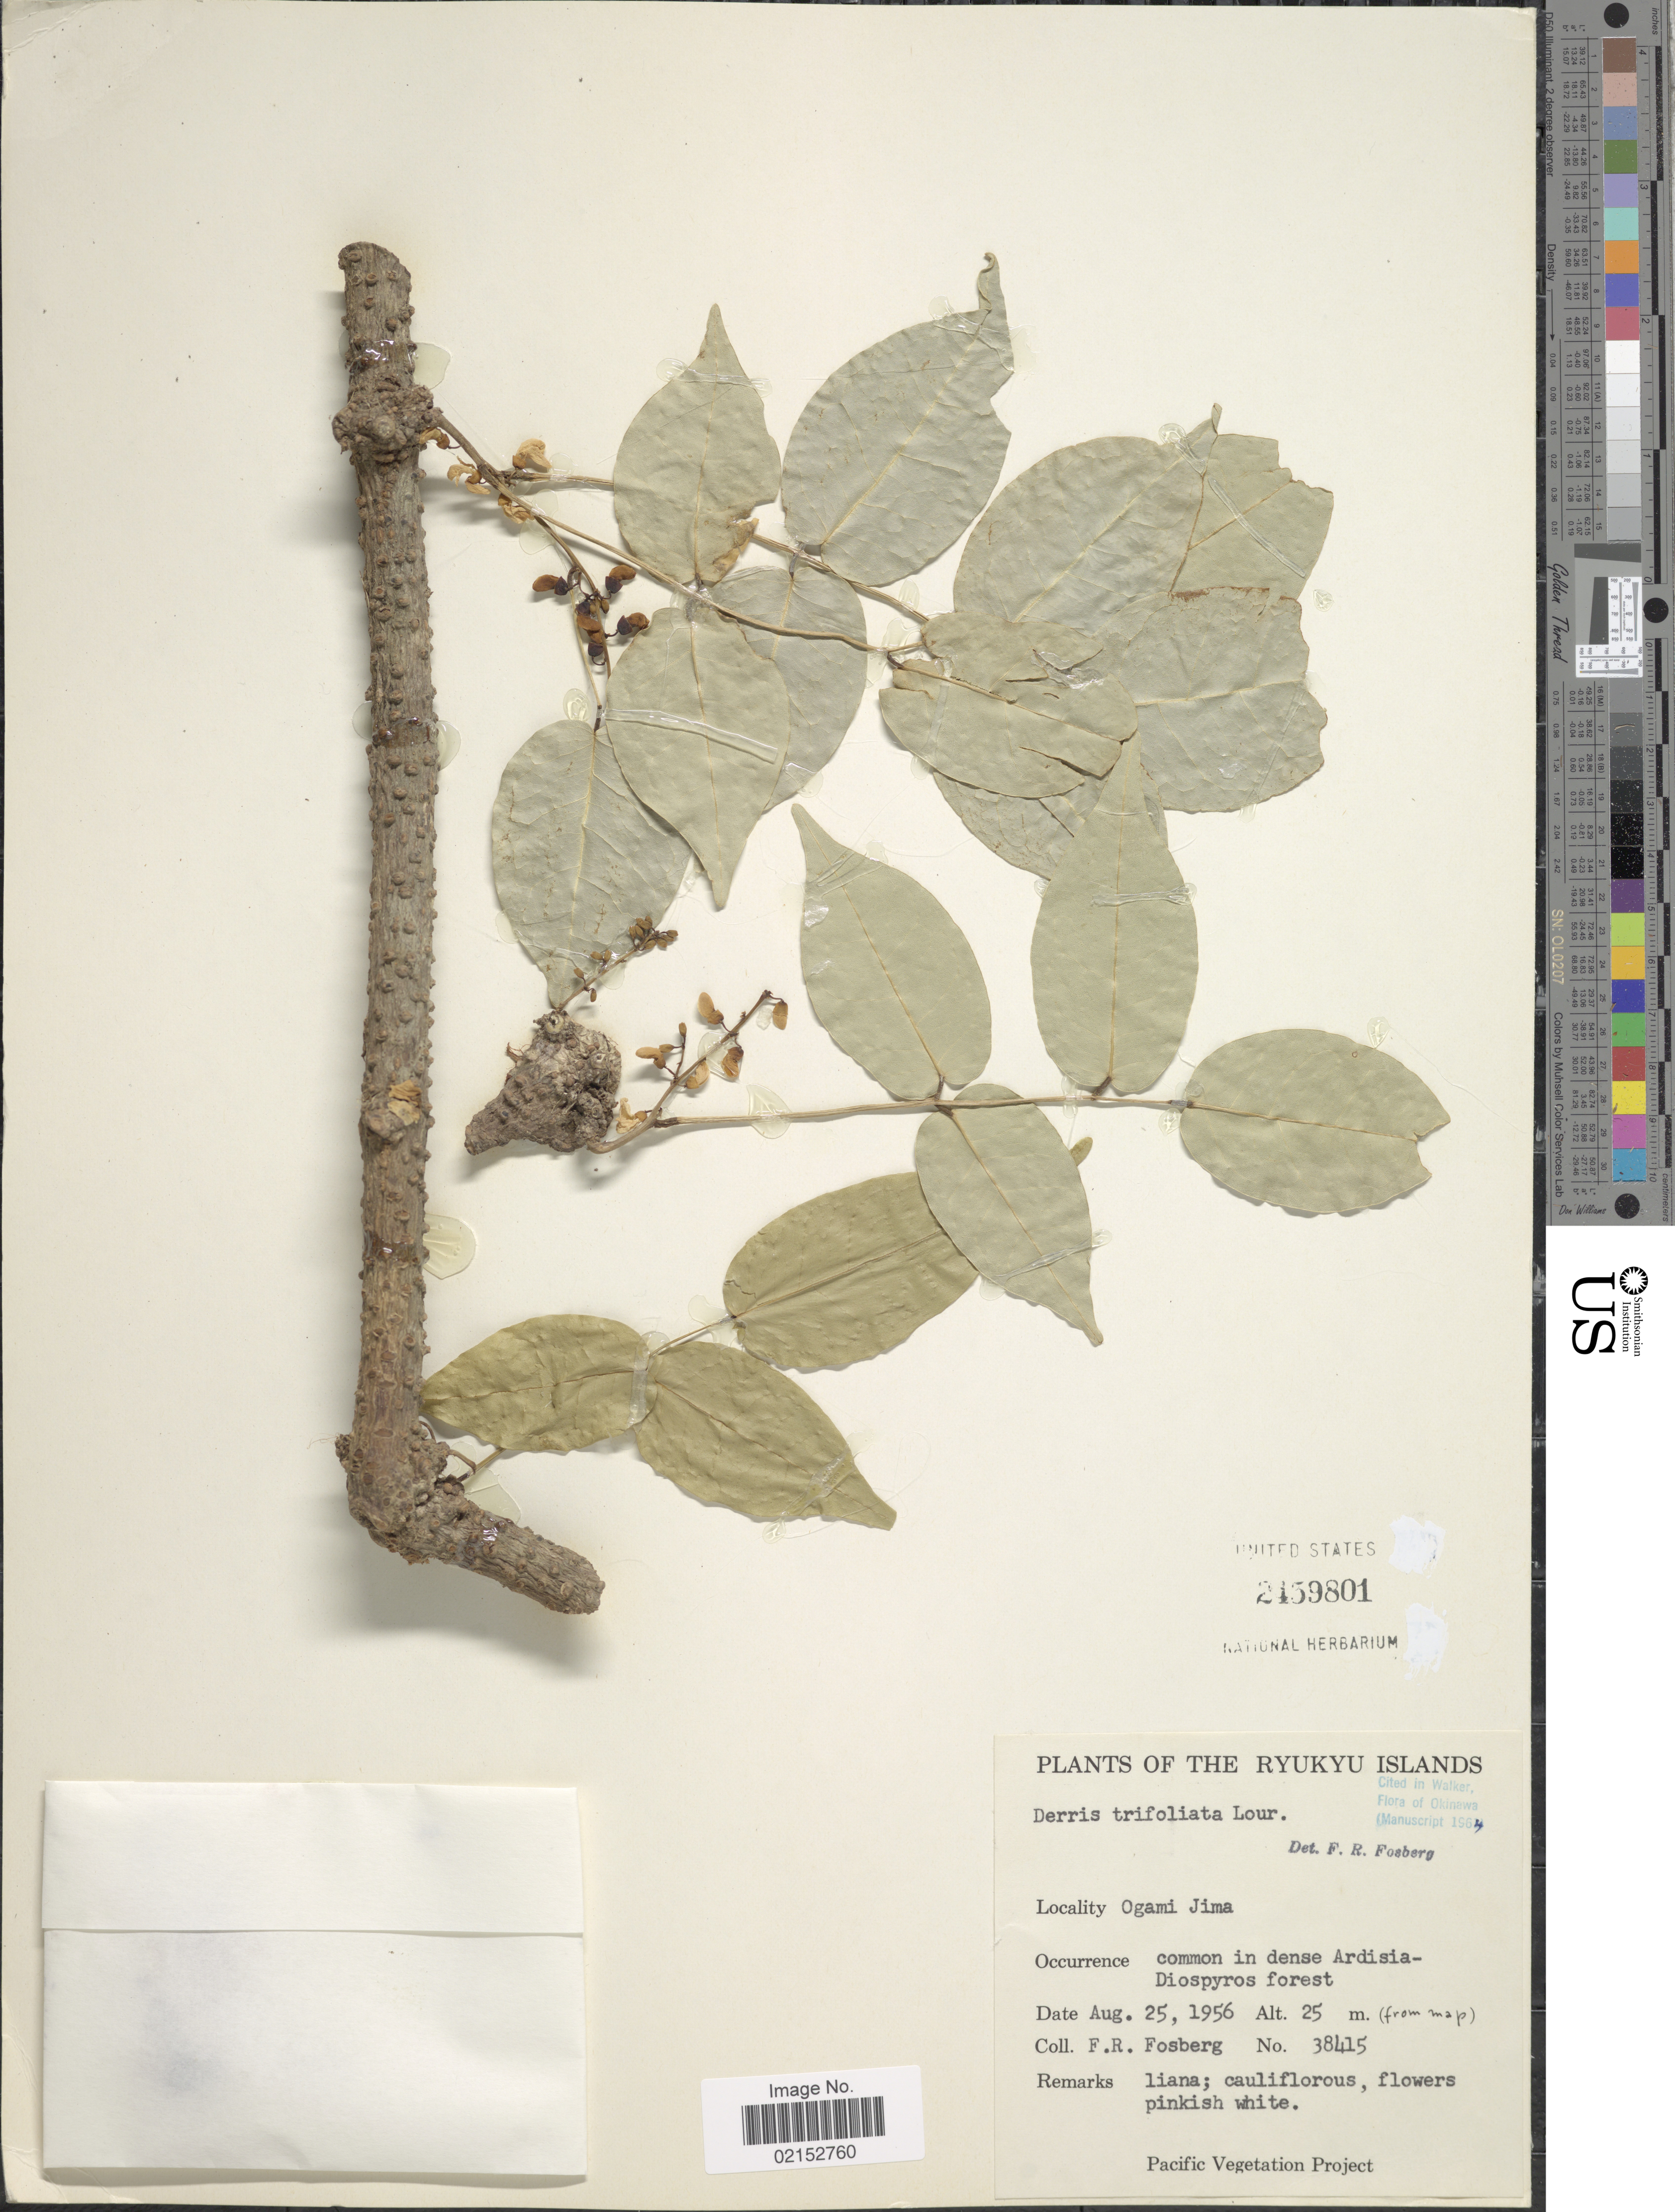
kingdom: Plantae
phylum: Tracheophyta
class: Magnoliopsida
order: Fabales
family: Fabaceae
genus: Derris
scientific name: Derris trifoliata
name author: Lour.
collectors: F. R. Fosberg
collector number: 38415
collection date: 1956-08-25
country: Japan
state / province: Okinawa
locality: Ryukyu Islands, Ogami Jima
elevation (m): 25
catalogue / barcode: US 2459801